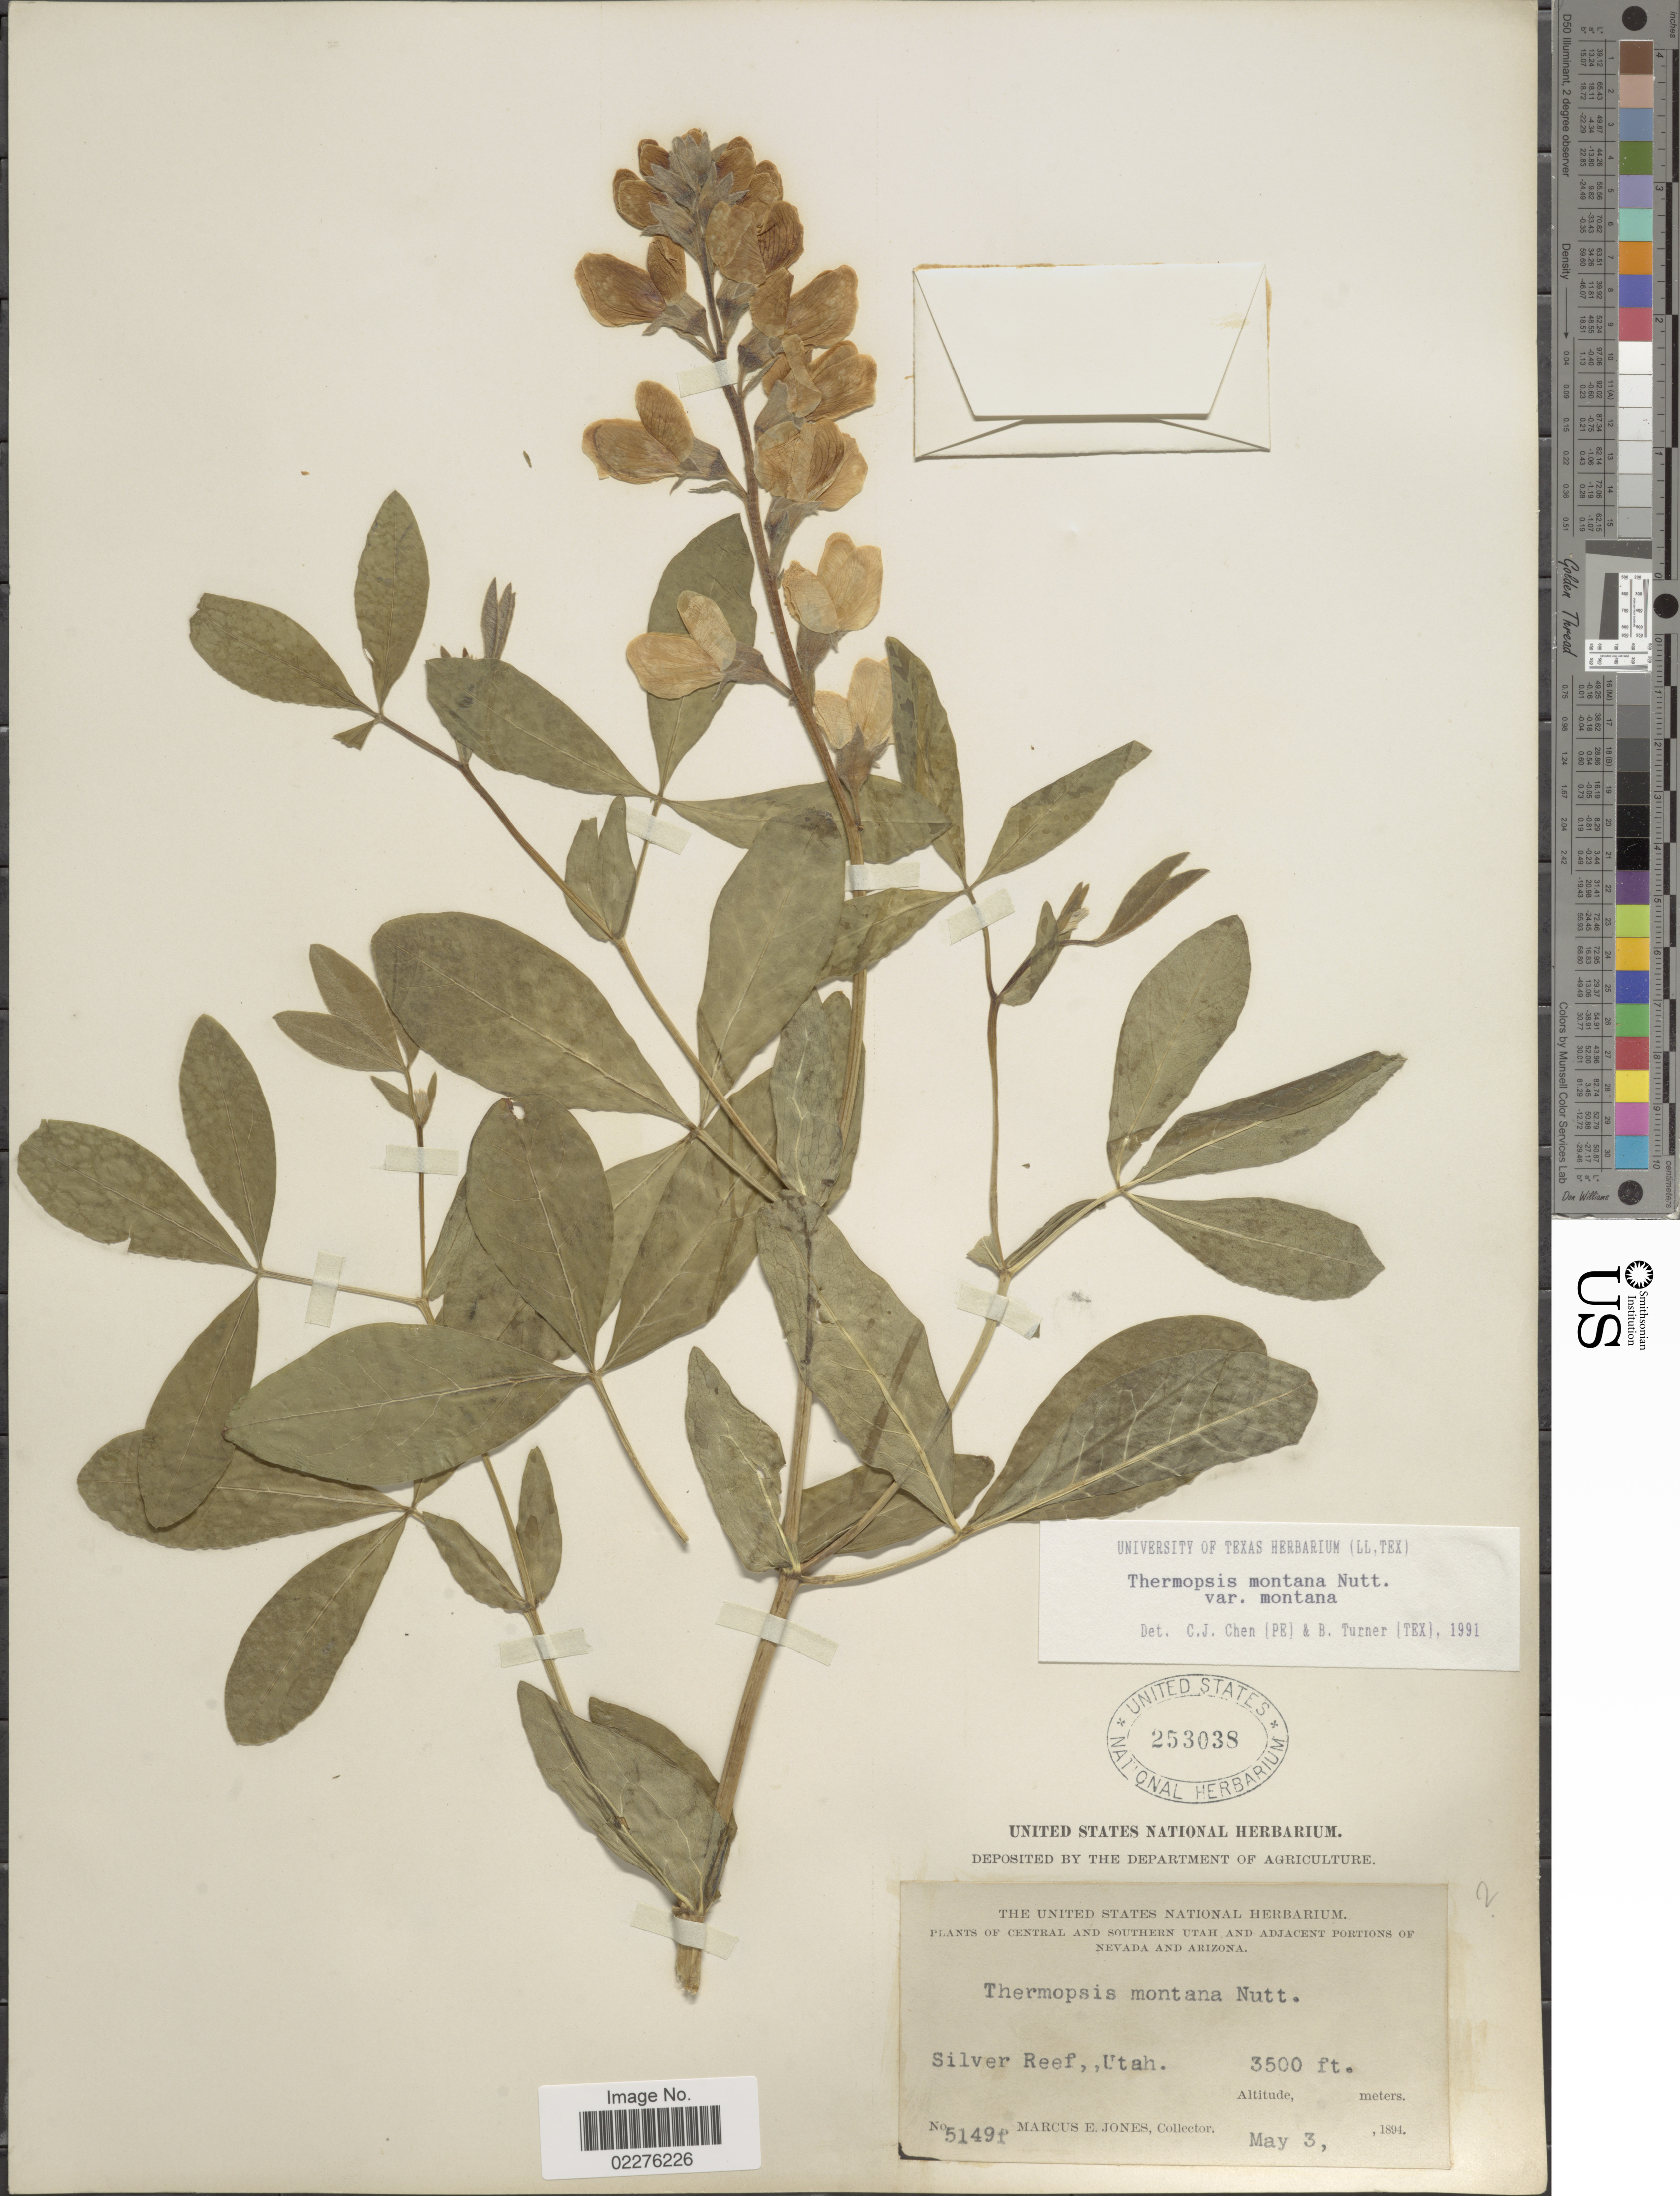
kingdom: Plantae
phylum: Tracheophyta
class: Magnoliopsida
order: Fabales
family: Fabaceae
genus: Thermopsis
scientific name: Thermopsis montana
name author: Nutt.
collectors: M. E. Jones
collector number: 5149f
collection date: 1894-05-03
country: United States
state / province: Utah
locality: Central and Southern Utah and Adjacent Portions of Nevada and Arizona, Silver Reef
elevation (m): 1067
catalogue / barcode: US 253038